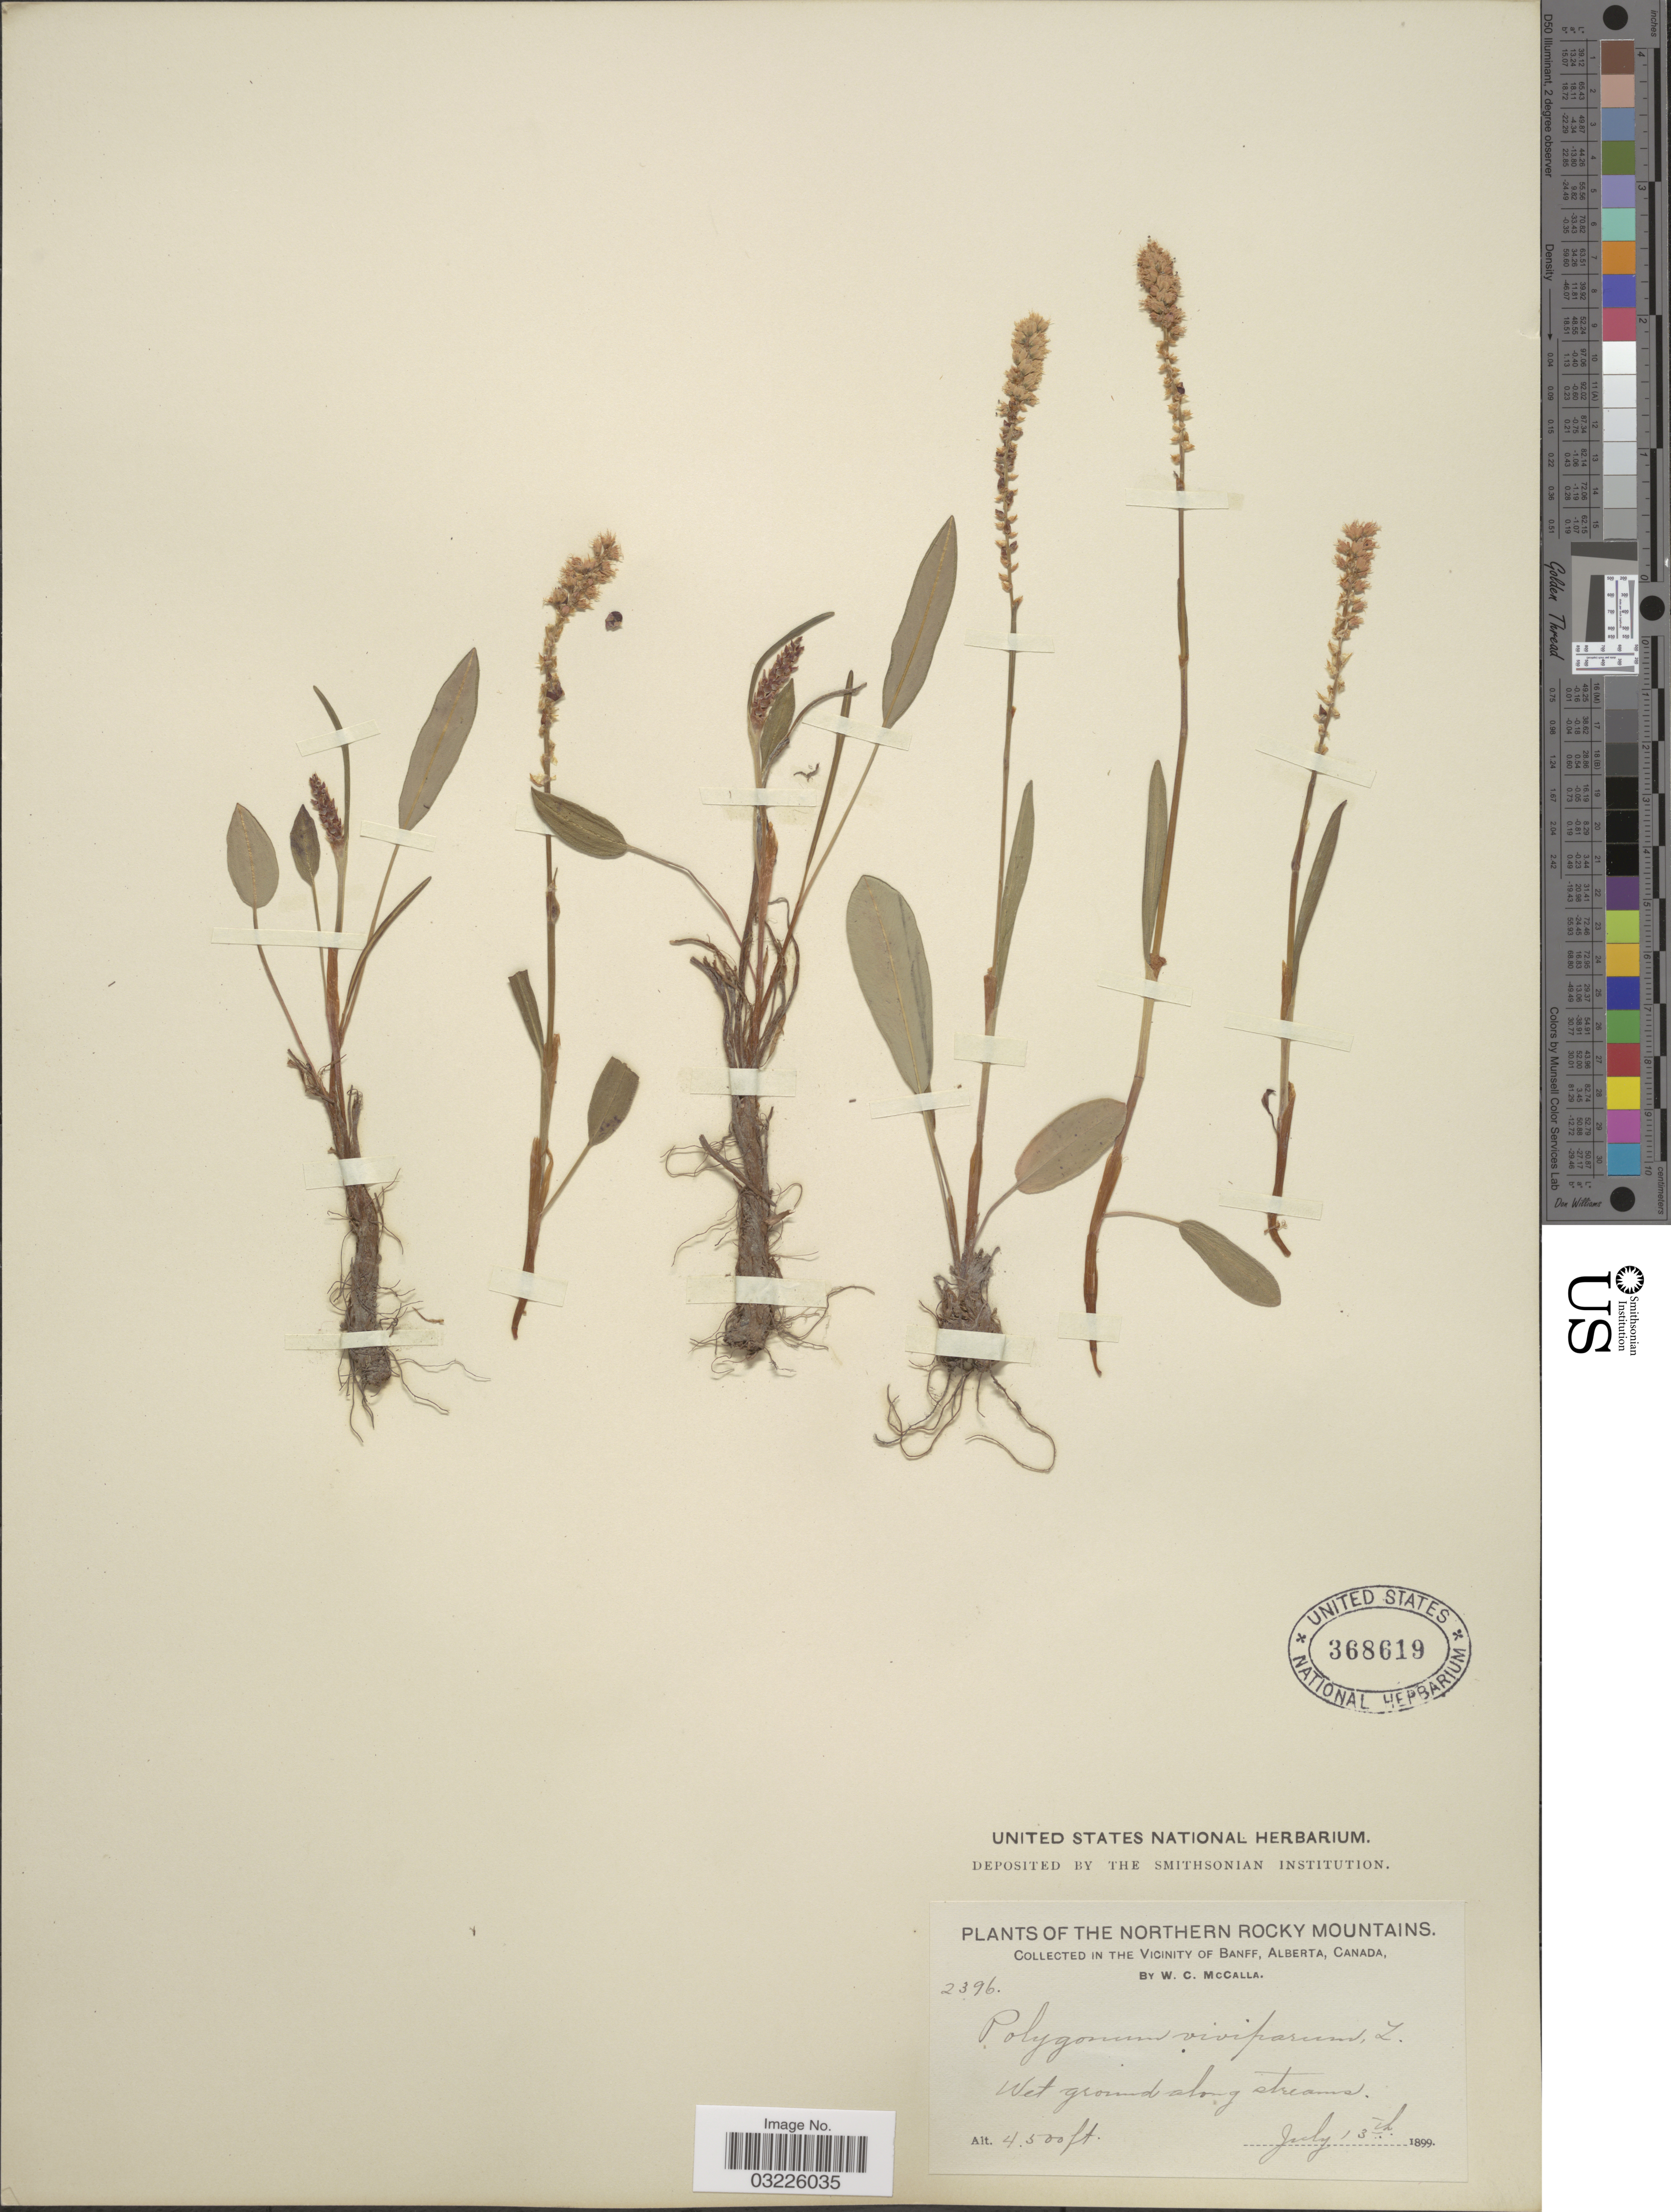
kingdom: Plantae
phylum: Tracheophyta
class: Magnoliopsida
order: Caryophyllales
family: Polygonaceae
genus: Bistorta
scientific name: Bistorta vivipara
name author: (L.) Delarbre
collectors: W. McCalla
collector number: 2396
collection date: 1899-07-13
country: Canada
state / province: Alberta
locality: Northern Rocky Mountains. Vicinity of Banff.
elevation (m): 1372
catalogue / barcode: US 368619